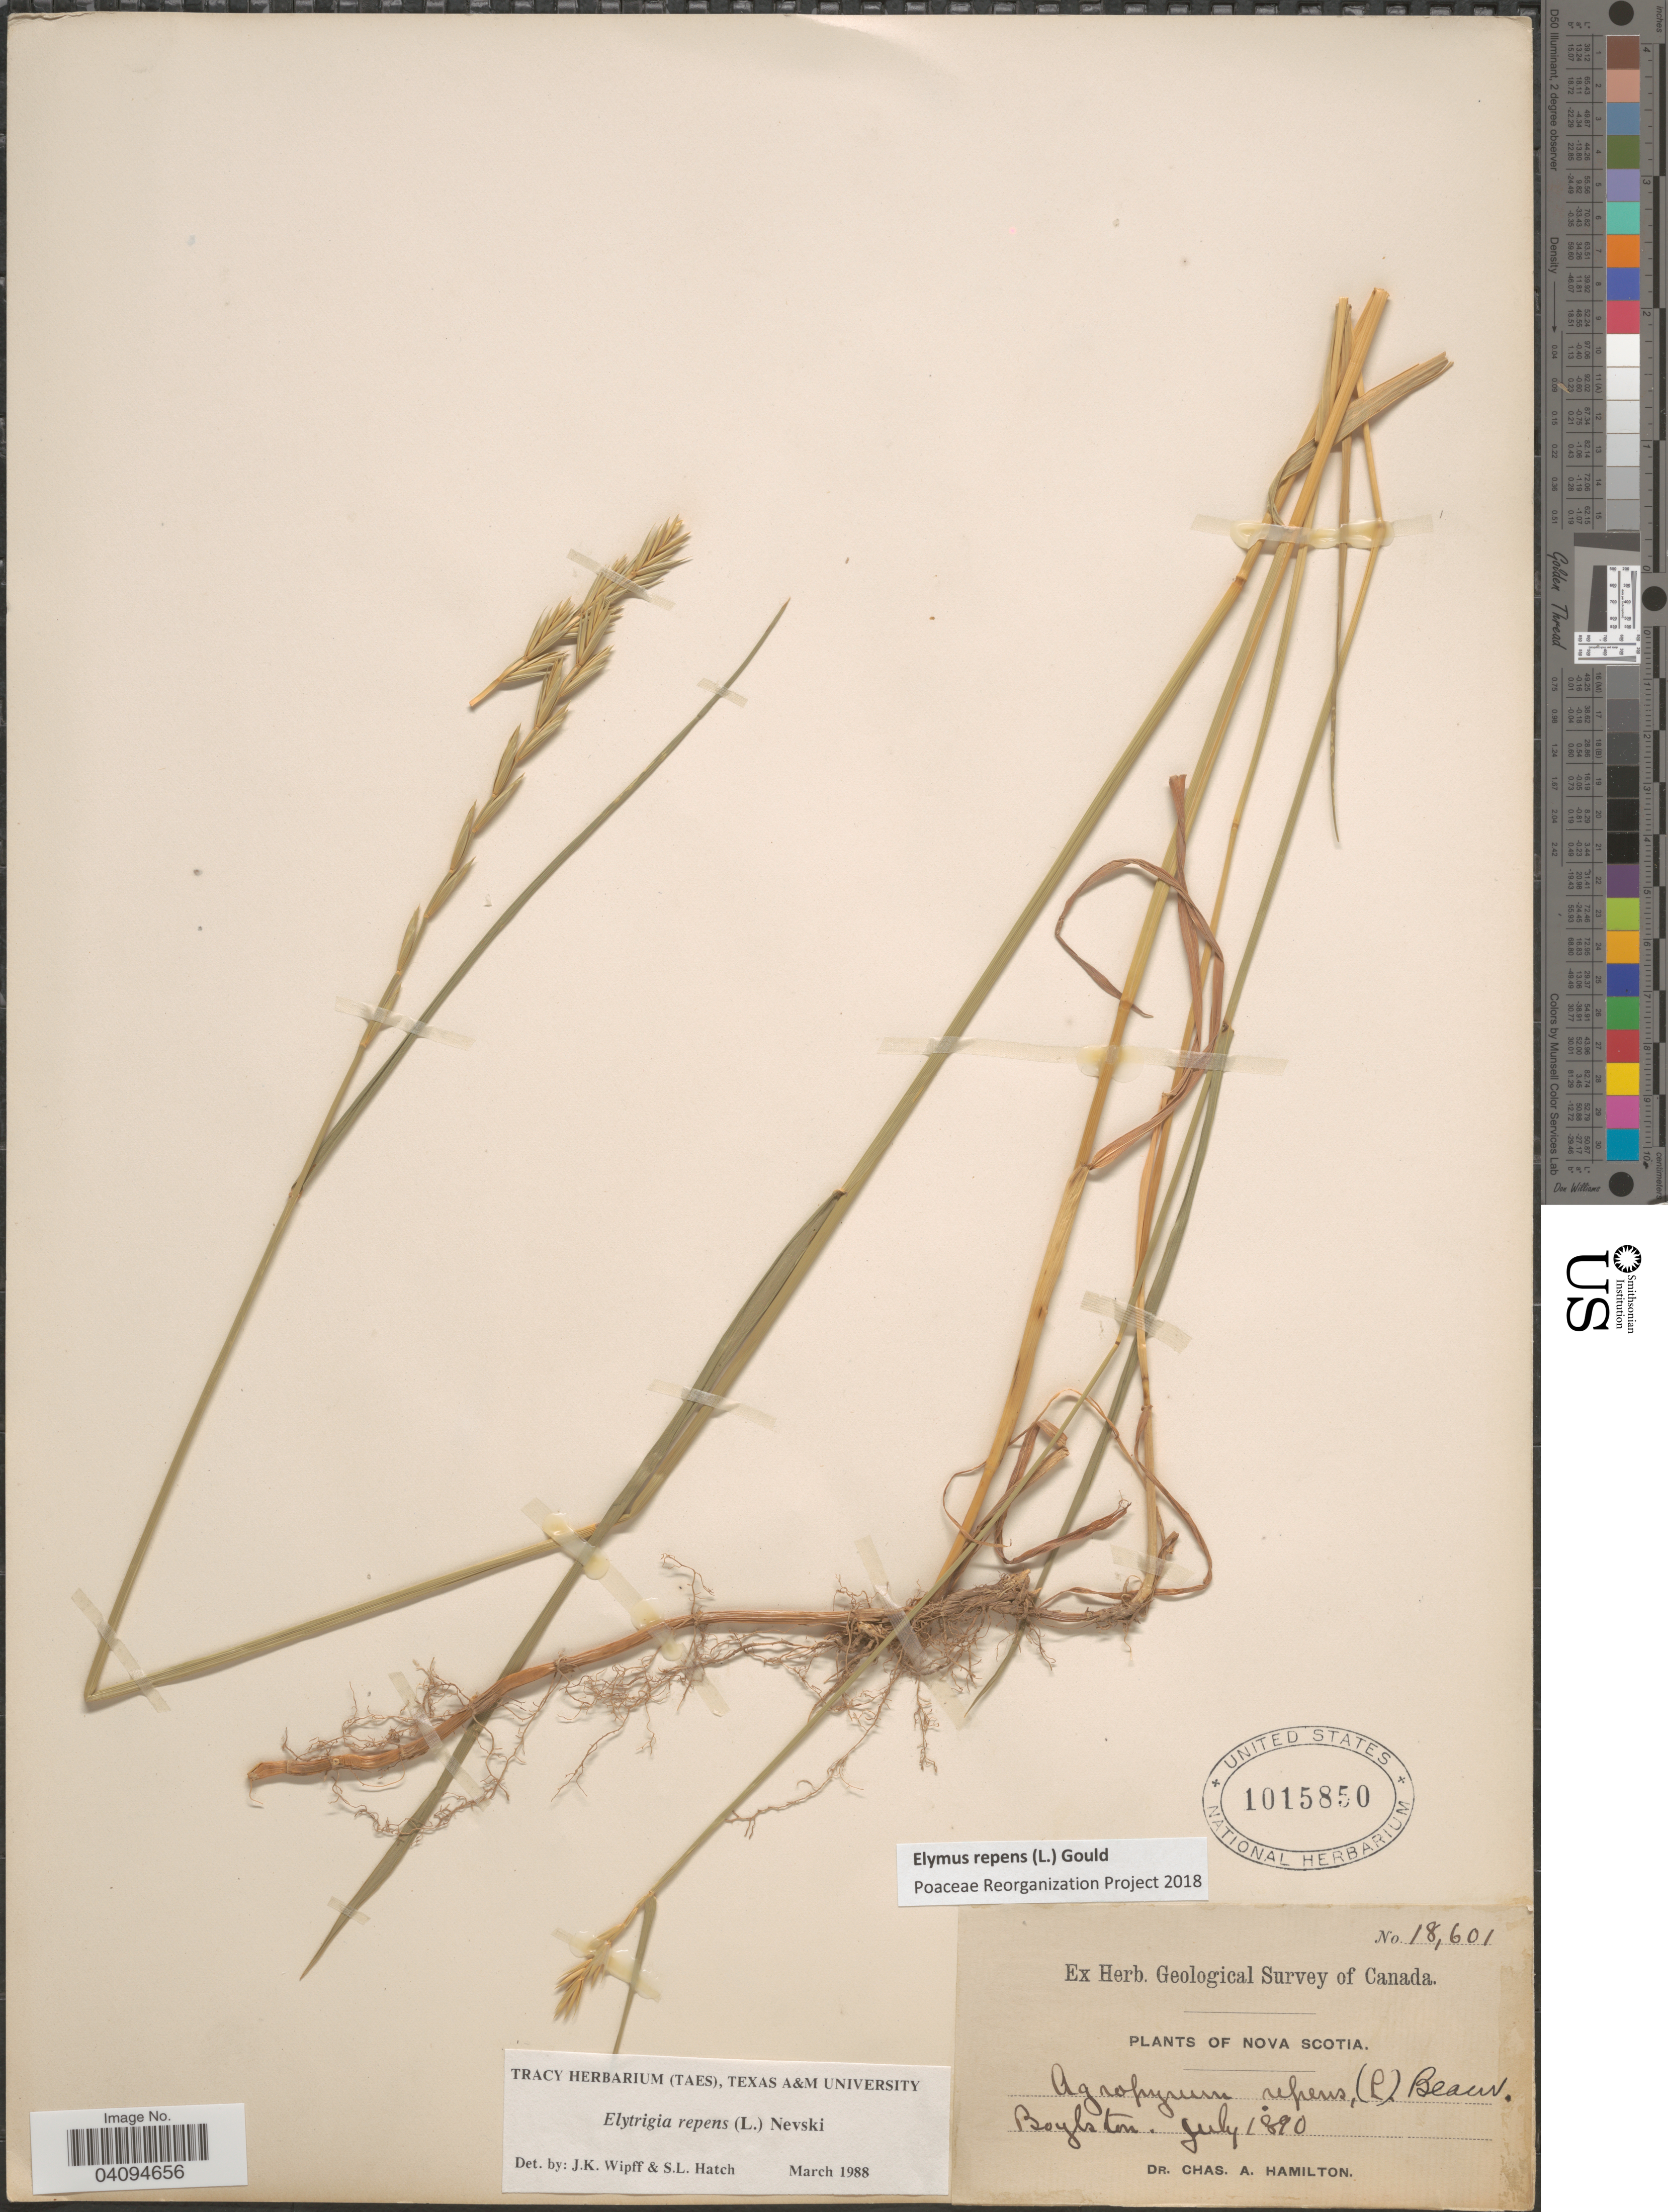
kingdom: Plantae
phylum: Tracheophyta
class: Liliopsida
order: Poales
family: Poaceae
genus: Elymus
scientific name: Elymus repens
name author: (L.) Gould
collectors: C. A. Hamilton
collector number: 18601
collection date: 1890-07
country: Canada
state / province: Nova Scotia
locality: Geological Survey of Canada. Boylston.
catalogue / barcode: US 1015850